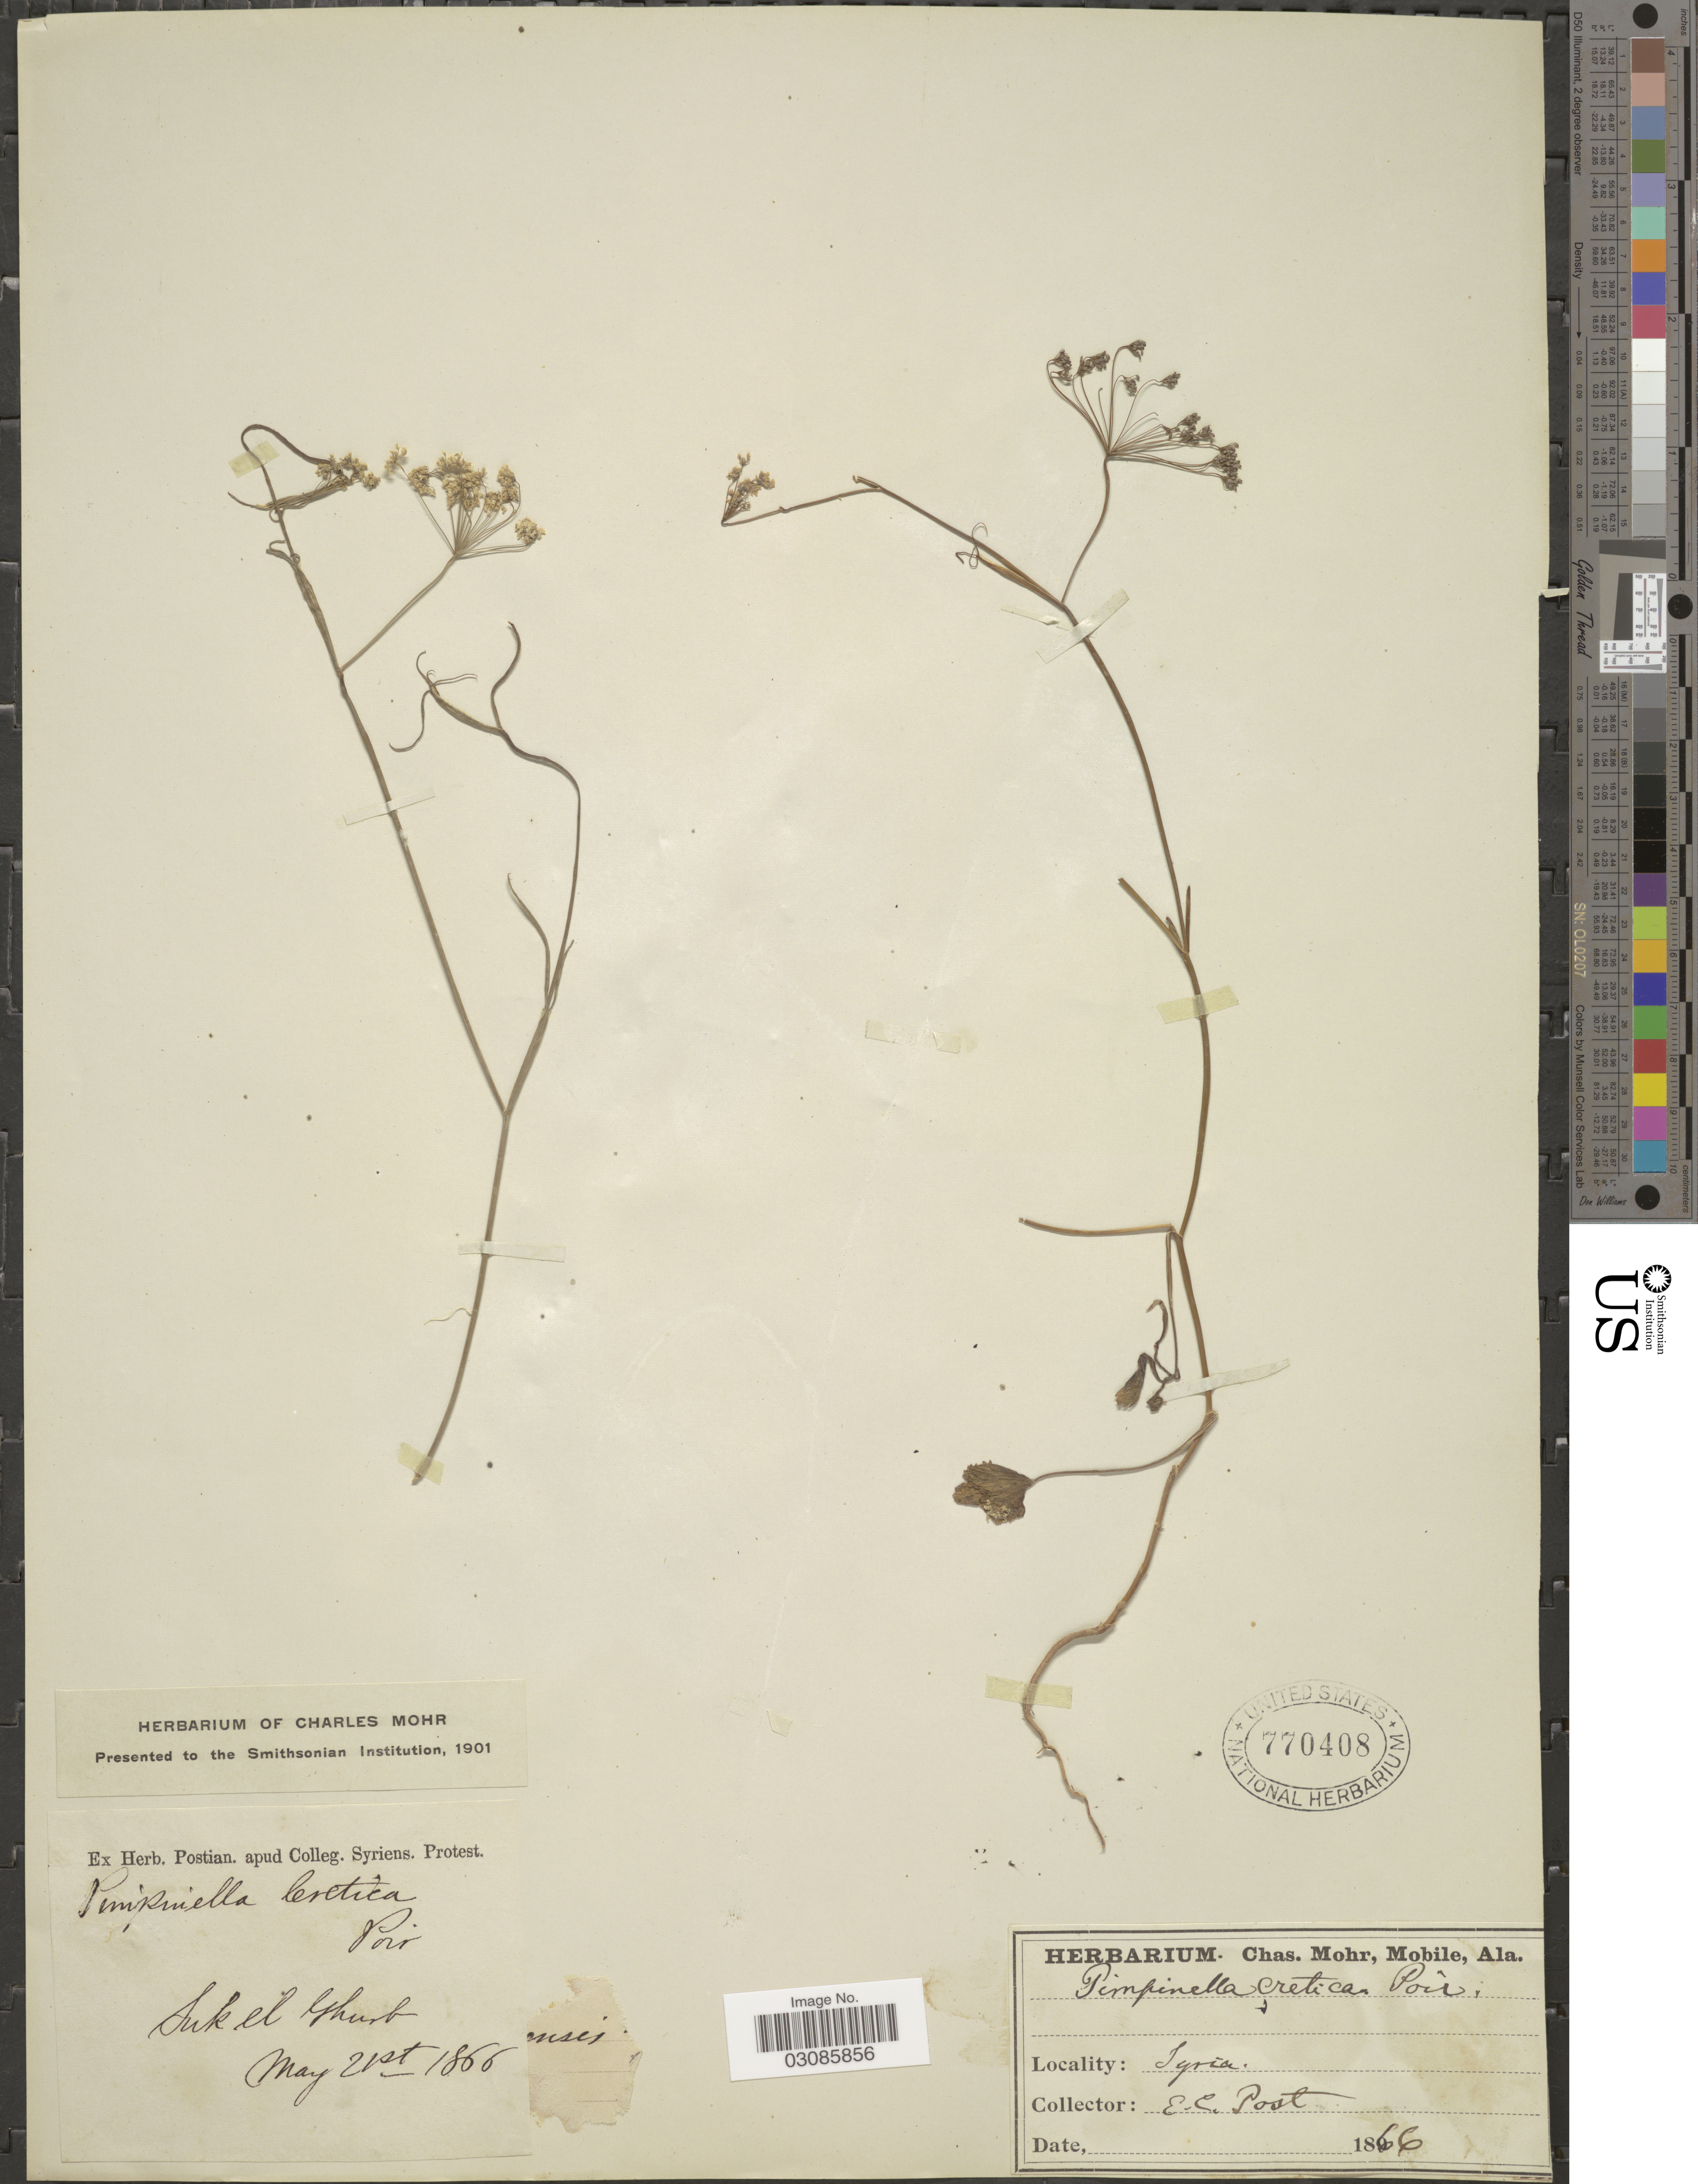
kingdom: Plantae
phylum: Tracheophyta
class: Magnoliopsida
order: Apiales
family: Apiaceae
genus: Pimpinella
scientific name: Pimpinella cretica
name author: Poir.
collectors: E. Post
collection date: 1866-05-21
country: Syria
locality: Suk el Ghurb.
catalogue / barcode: US 770408